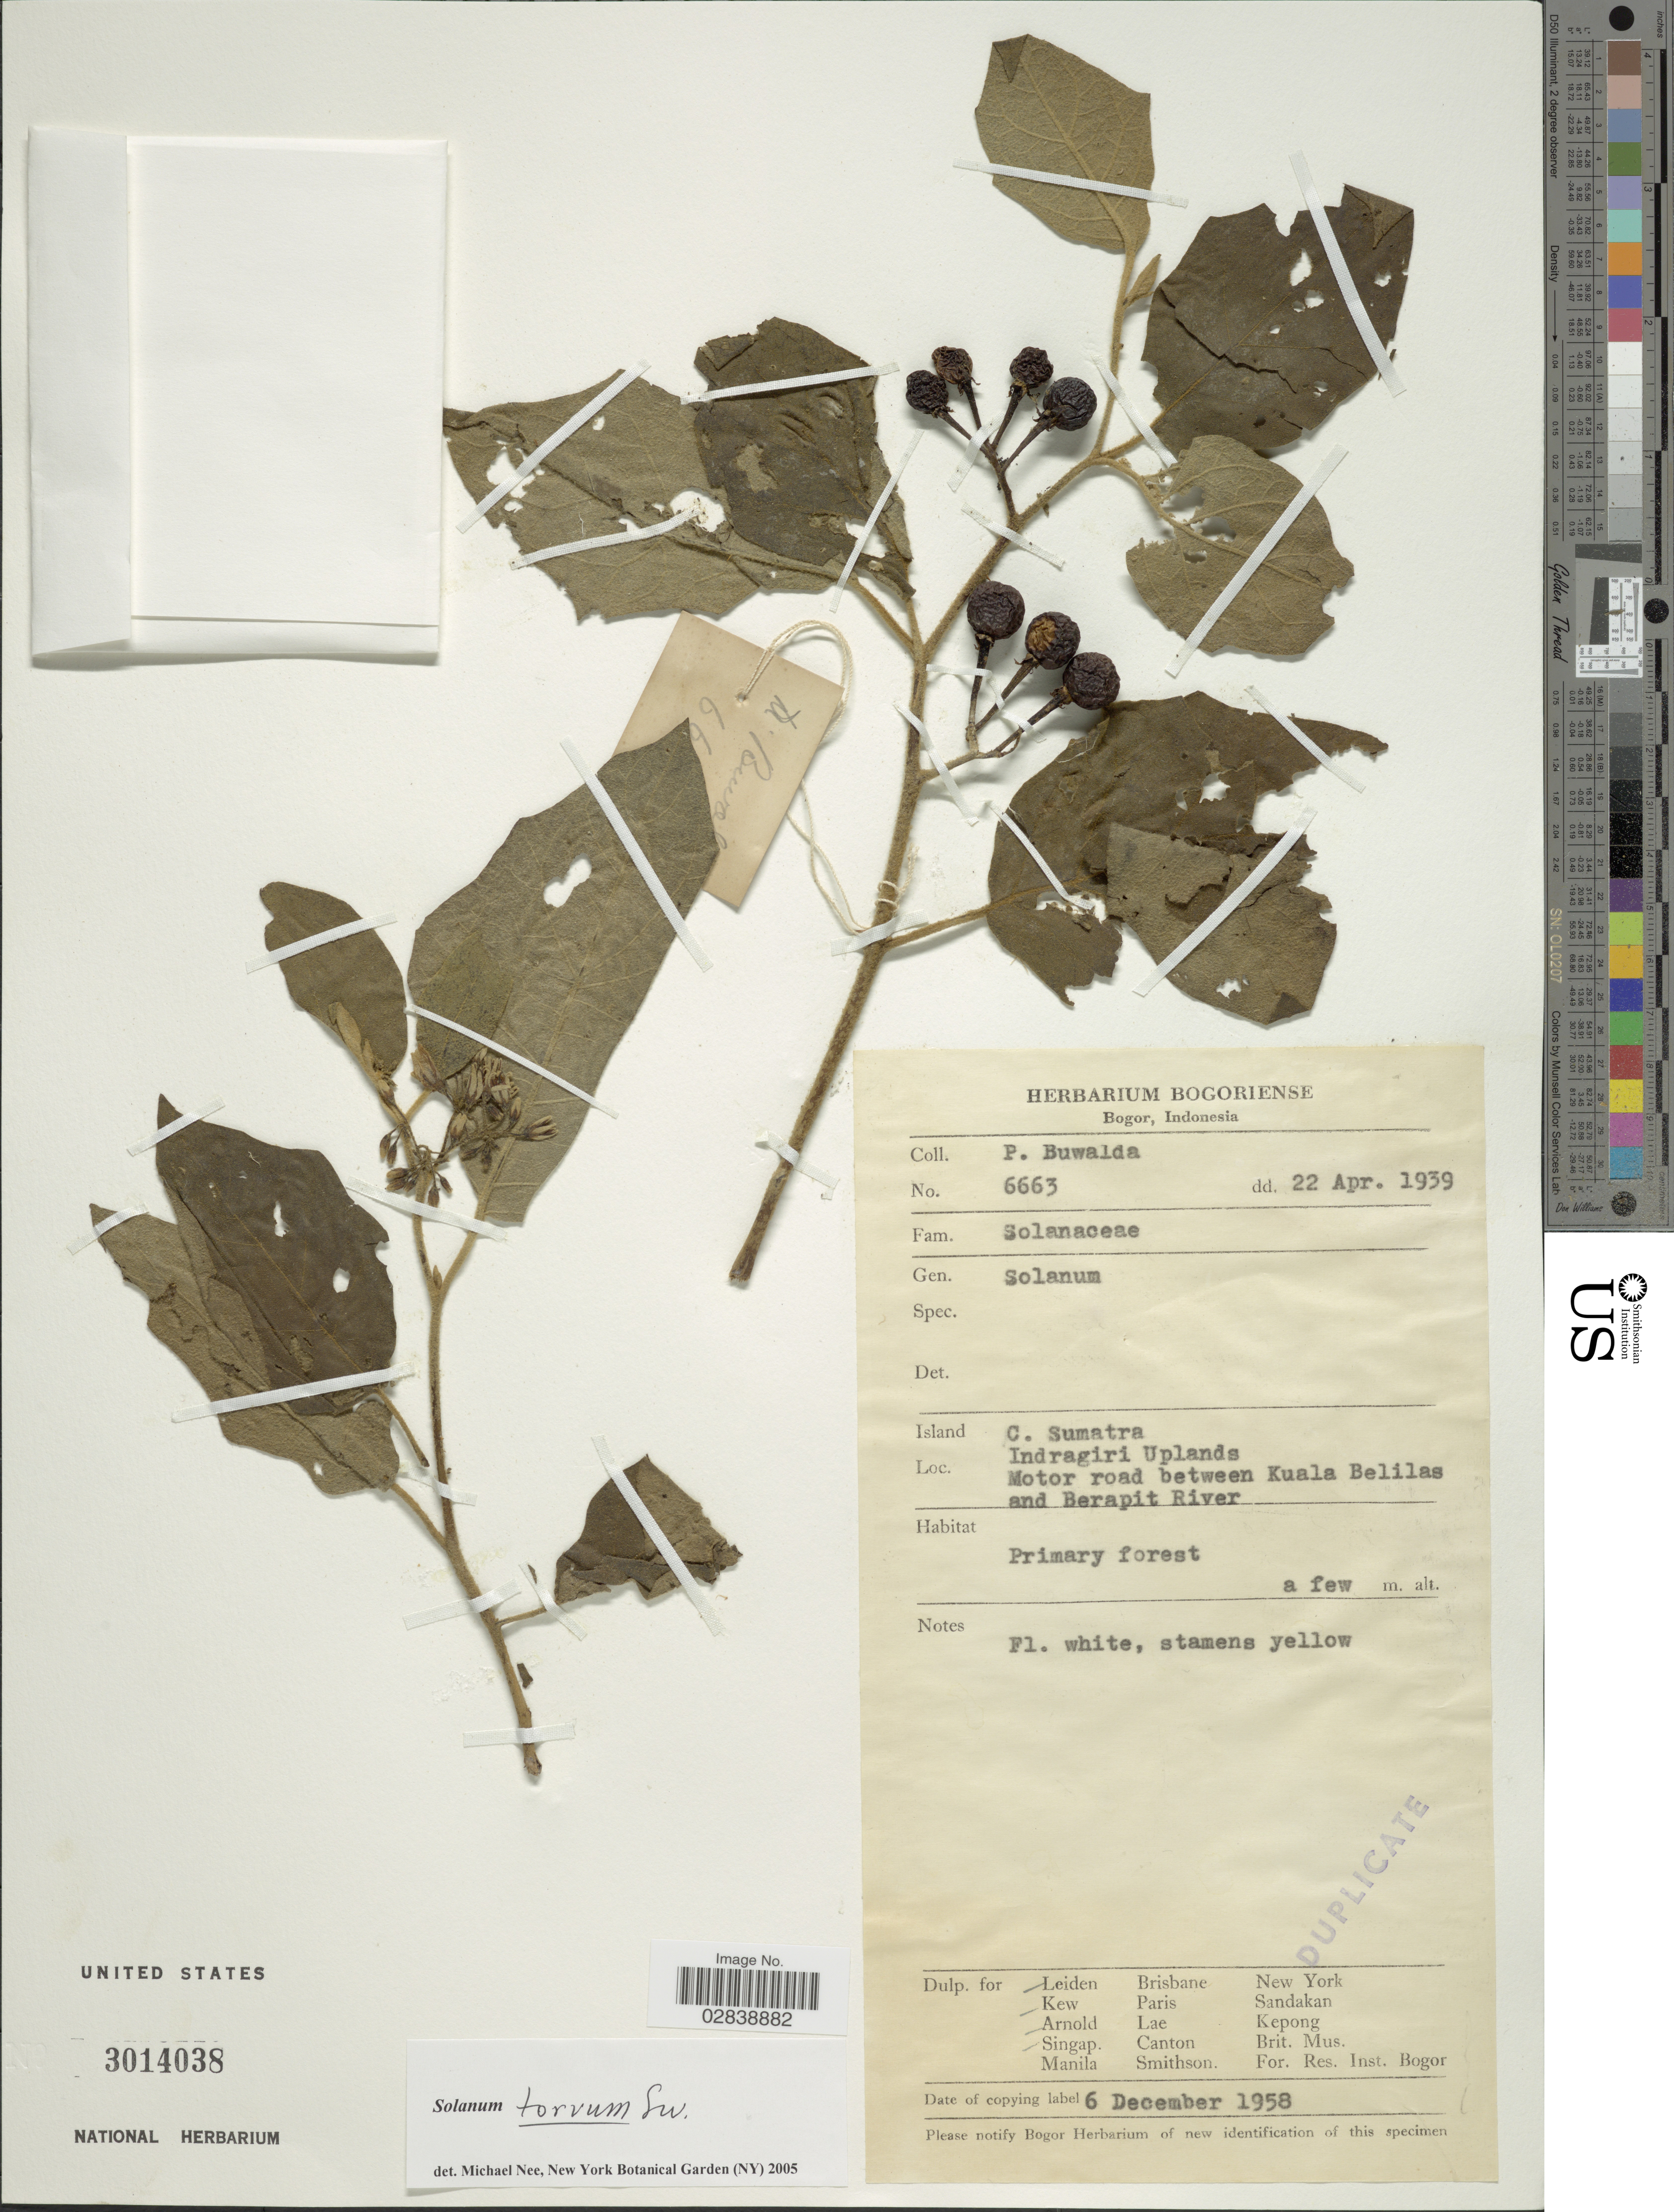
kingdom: Plantae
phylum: Tracheophyta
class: Magnoliopsida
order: Solanales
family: Solanaceae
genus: Solanum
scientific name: Solanum torvum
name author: Sw.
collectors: P. Buwalda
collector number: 6663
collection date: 1939-04-22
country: Indonesia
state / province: Sumatra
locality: C. Sumatra, Indragiri Uplands, Motor road between Kuala Belilas and Berapit River.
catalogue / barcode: US 3014038